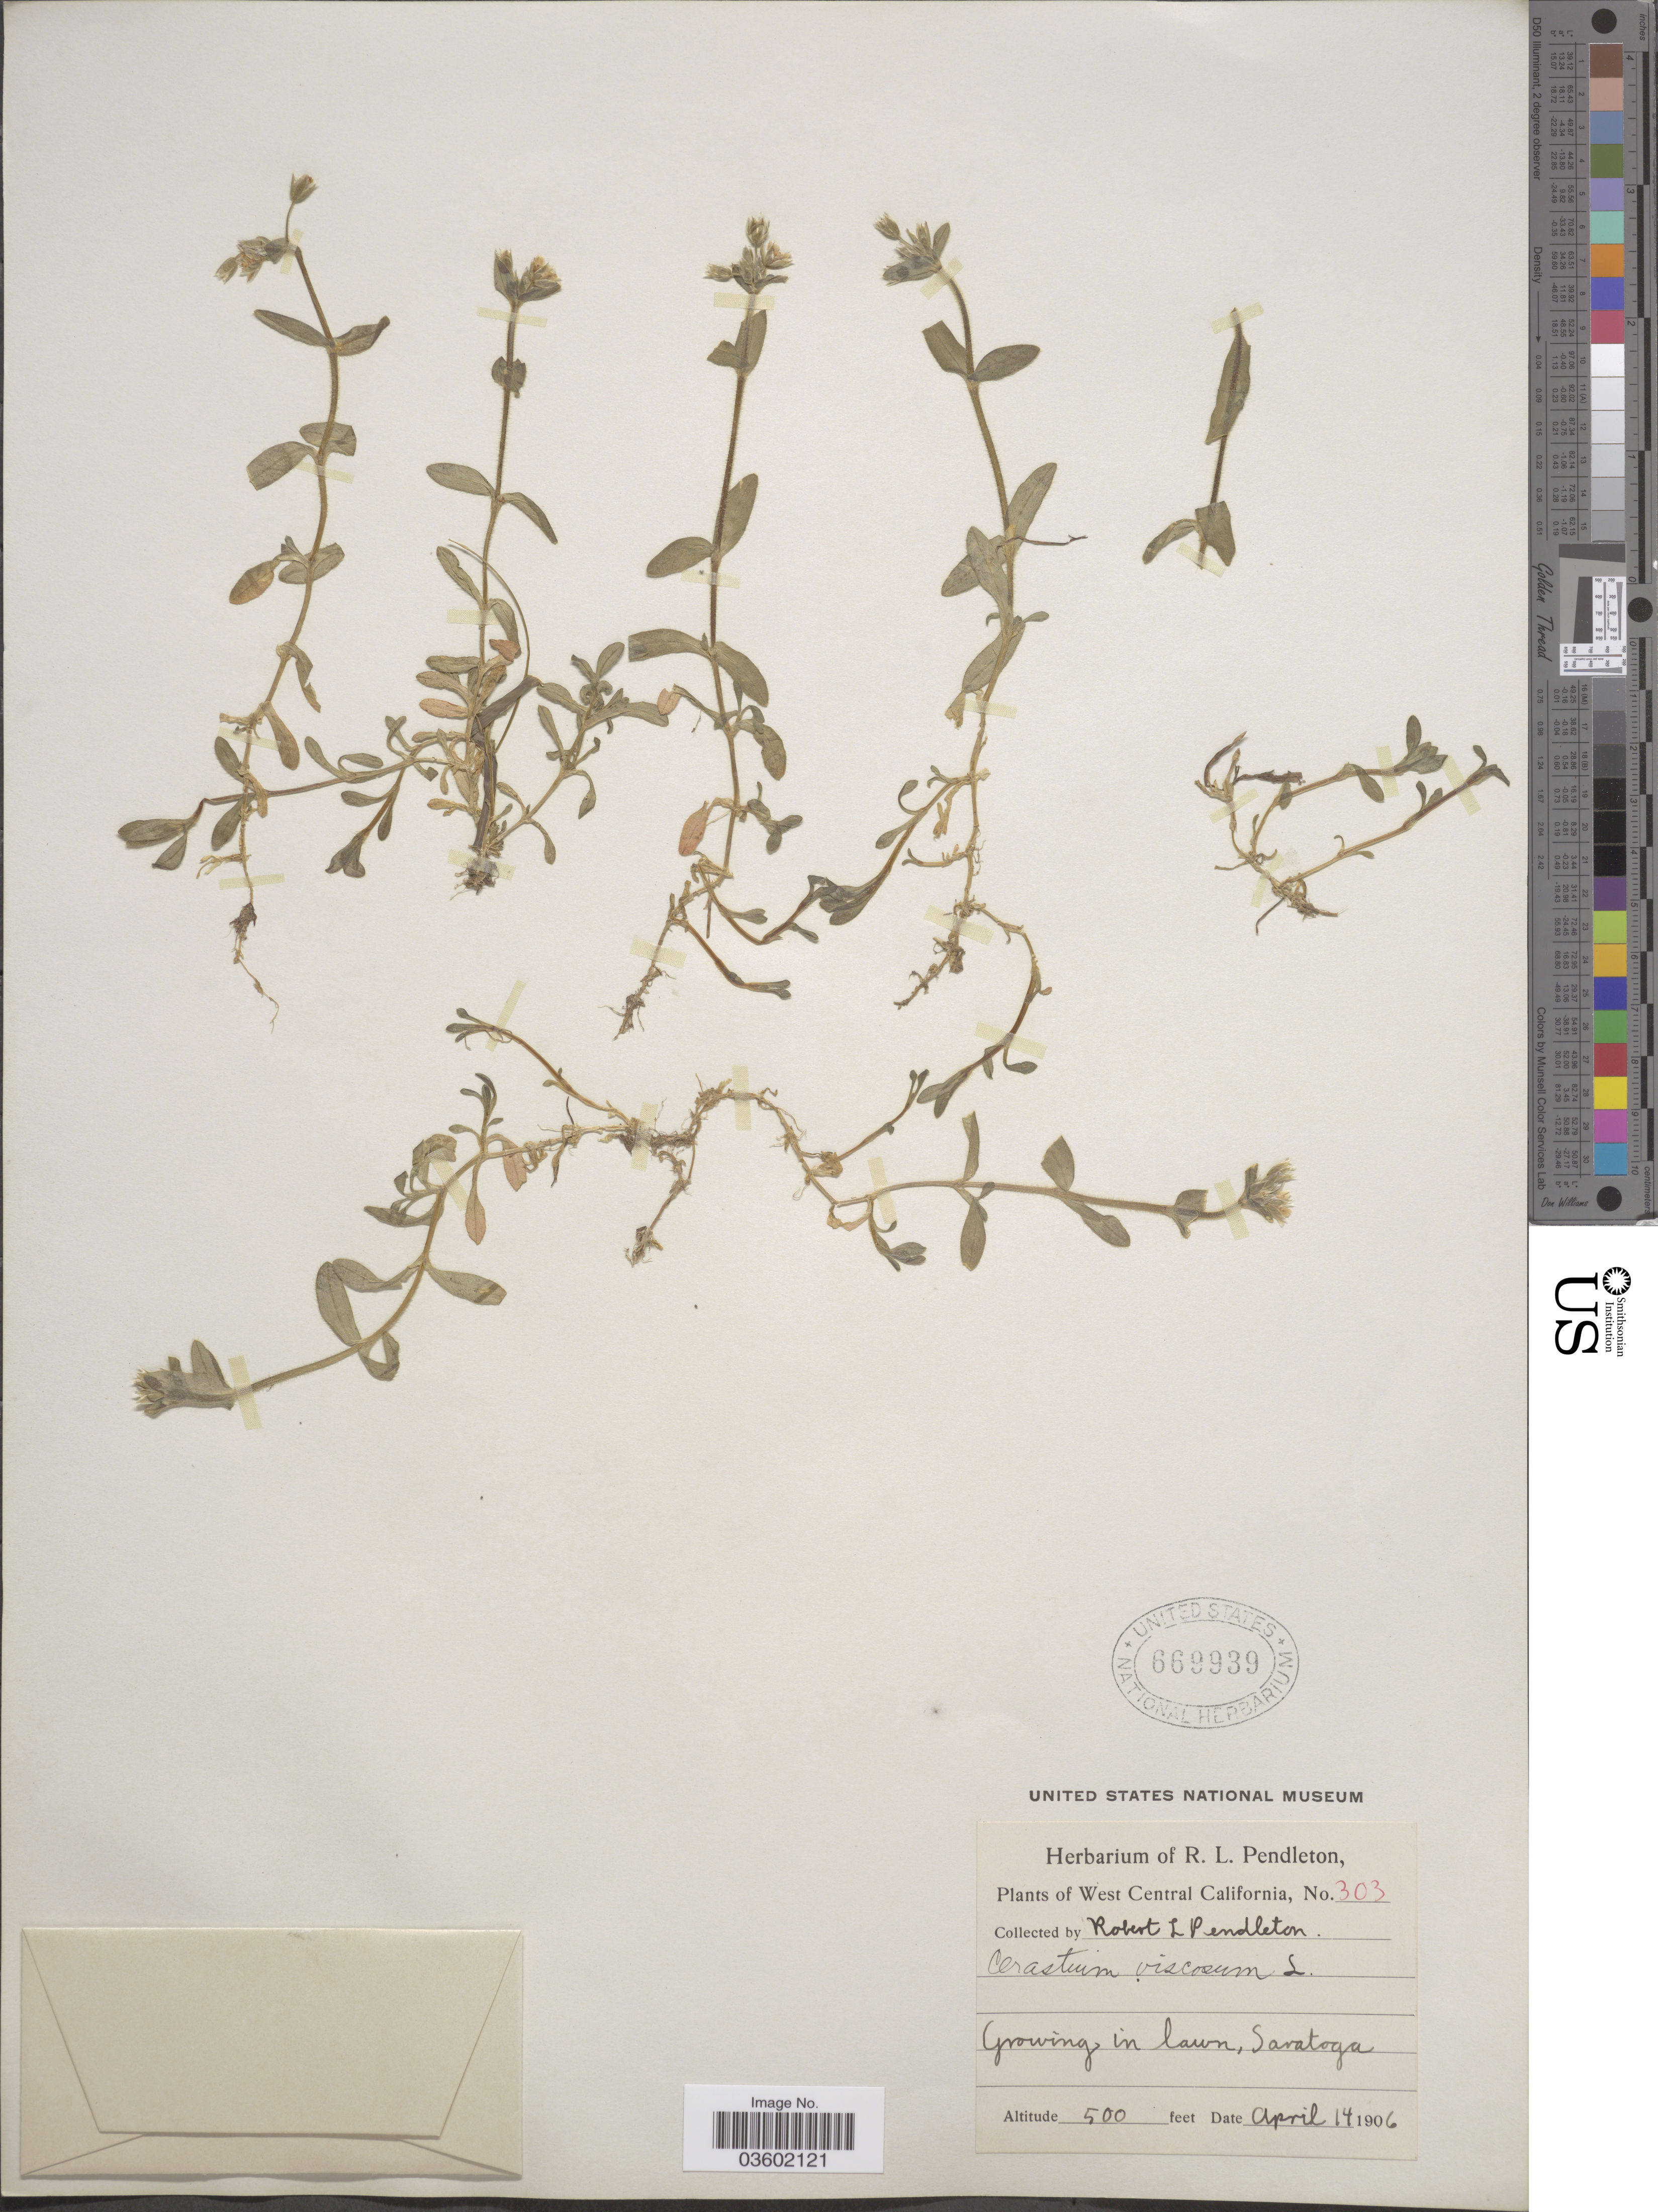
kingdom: Plantae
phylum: Tracheophyta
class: Magnoliopsida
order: Caryophyllales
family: Caryophyllaceae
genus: Cerastium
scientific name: Cerastium vulgatum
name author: L.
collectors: R. Pendleton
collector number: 303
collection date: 1906-04-14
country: United States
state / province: California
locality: West Central California. Saratoga.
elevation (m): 152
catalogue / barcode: US 669939